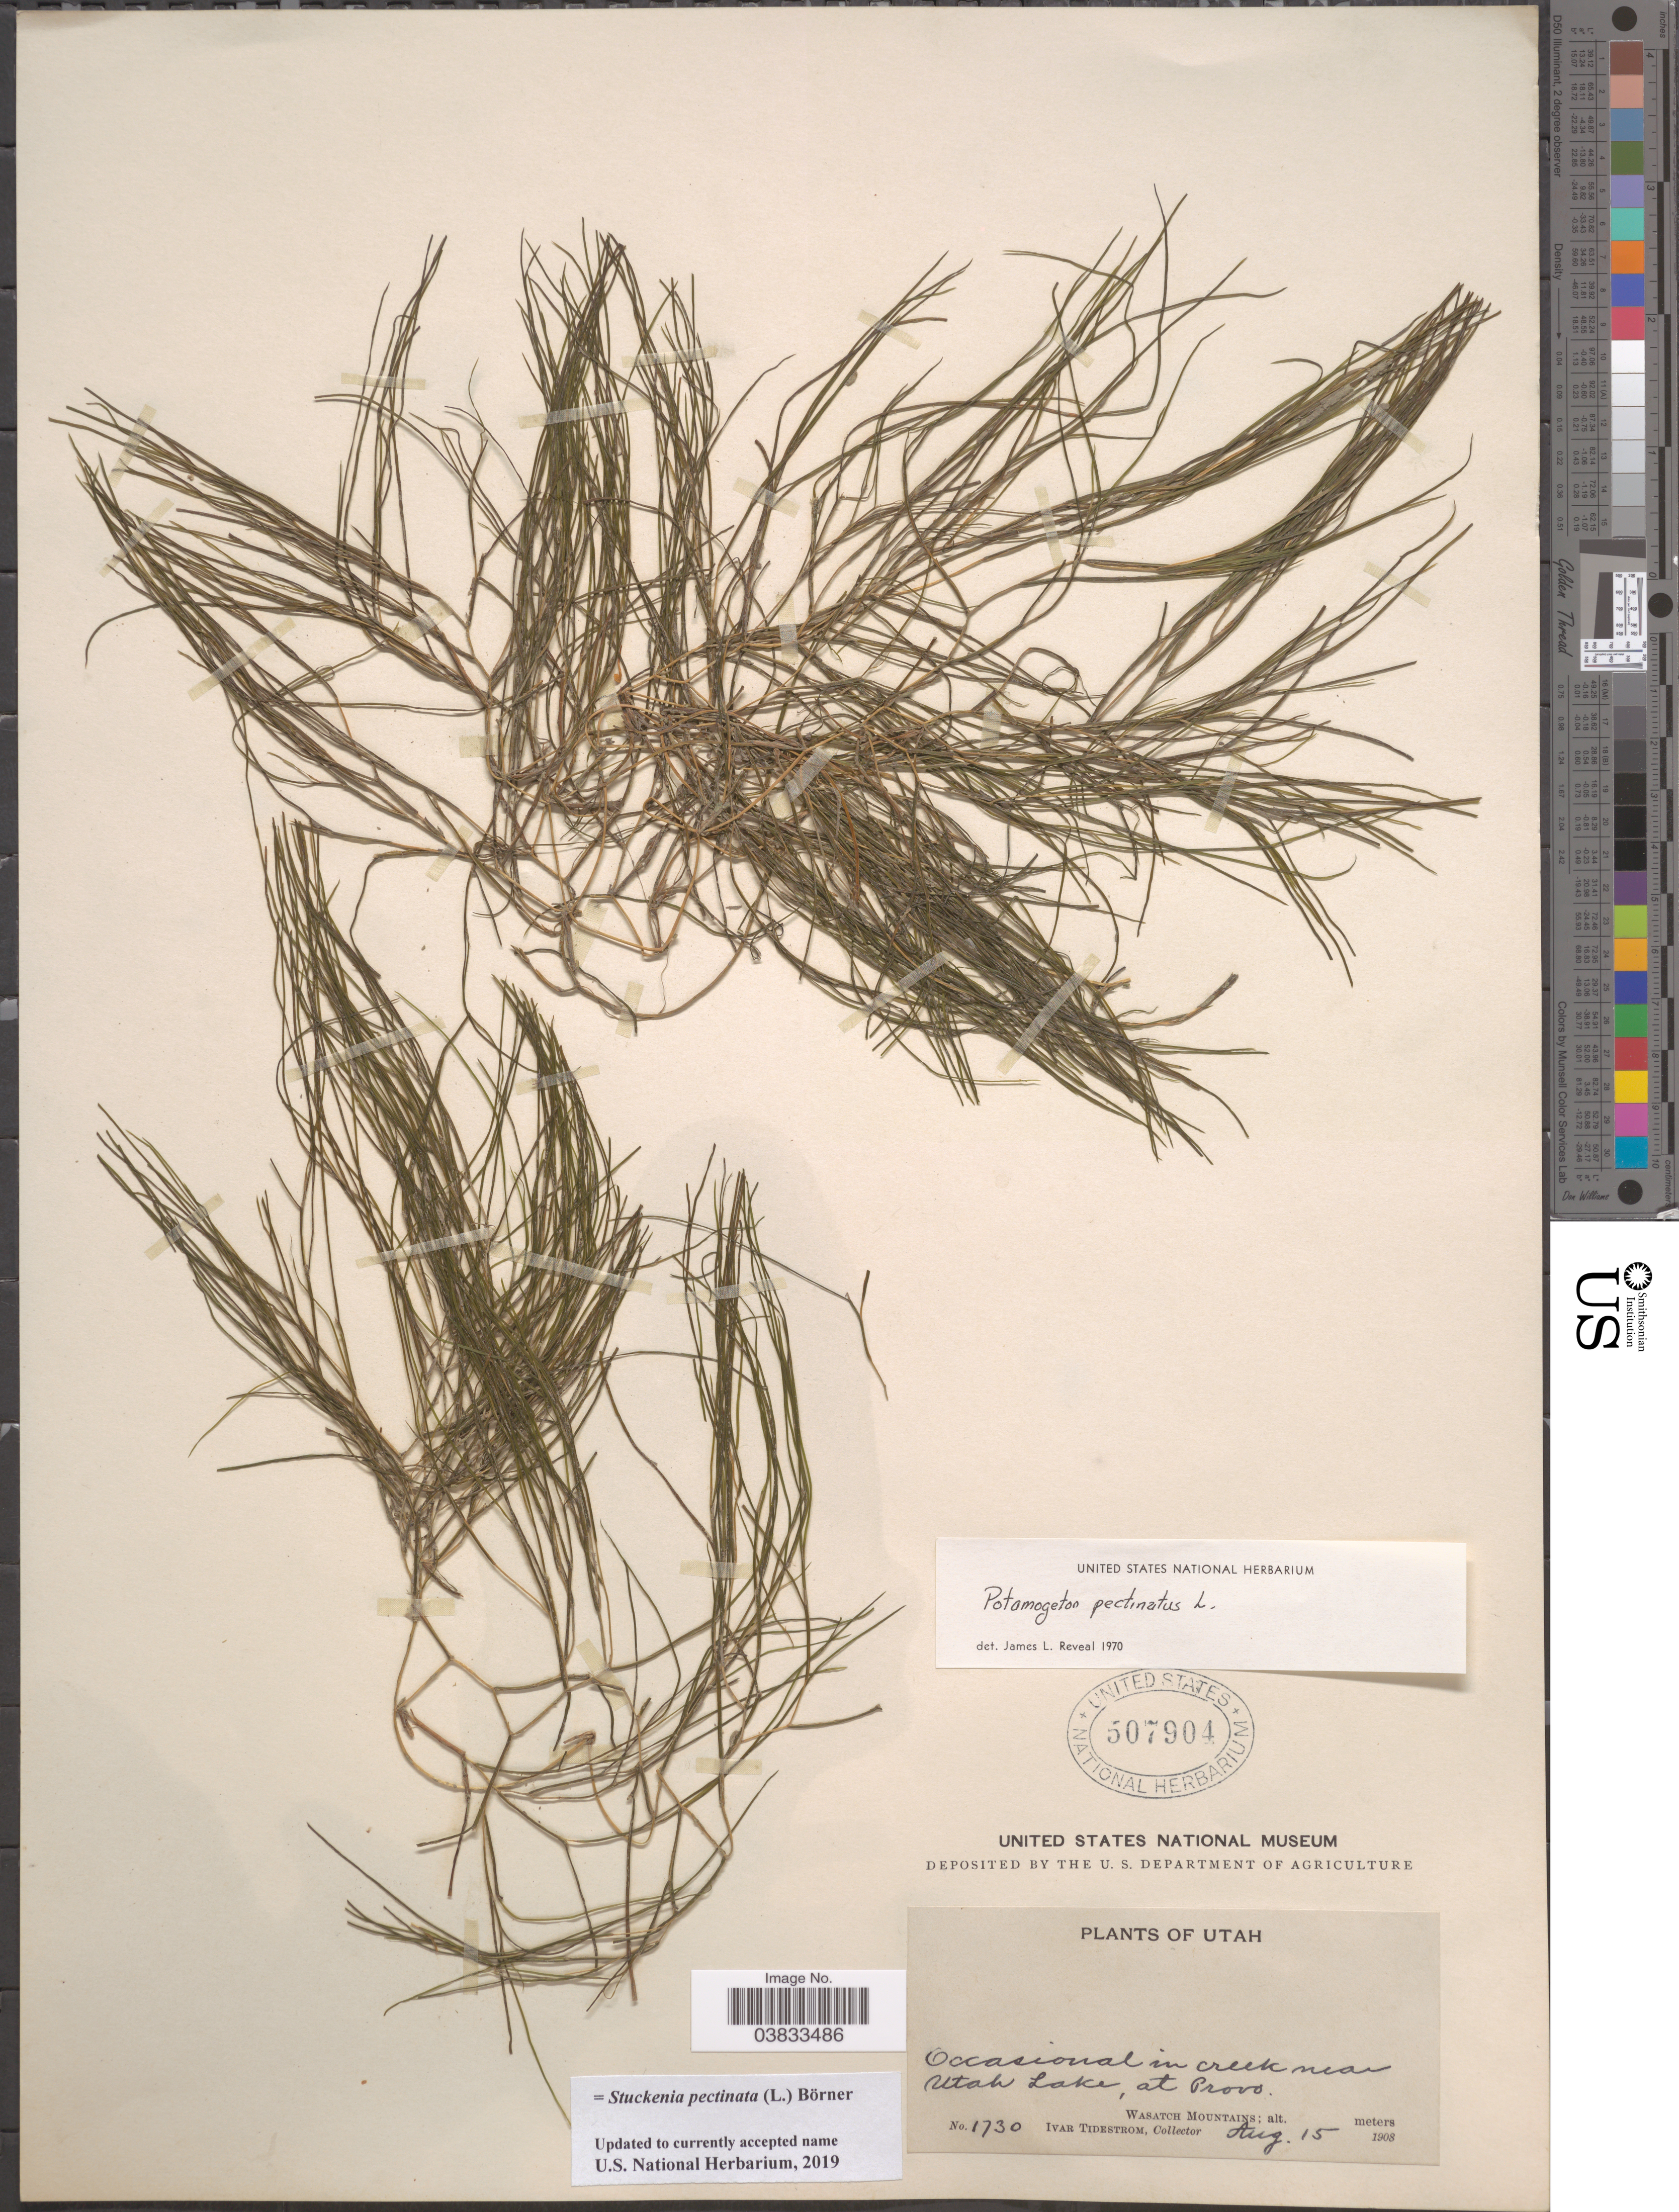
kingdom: Plantae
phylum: Tracheophyta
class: Liliopsida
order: Alismatales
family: Potamogetonaceae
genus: Stuckenia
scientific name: Stuckenia pectinata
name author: (L.) Börner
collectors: I. F. Tidestrom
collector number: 1730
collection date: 1908-08-15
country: United States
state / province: Utah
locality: In creek near Utah Lake, at Provo. Wasatch Mountains.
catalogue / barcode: US 507904